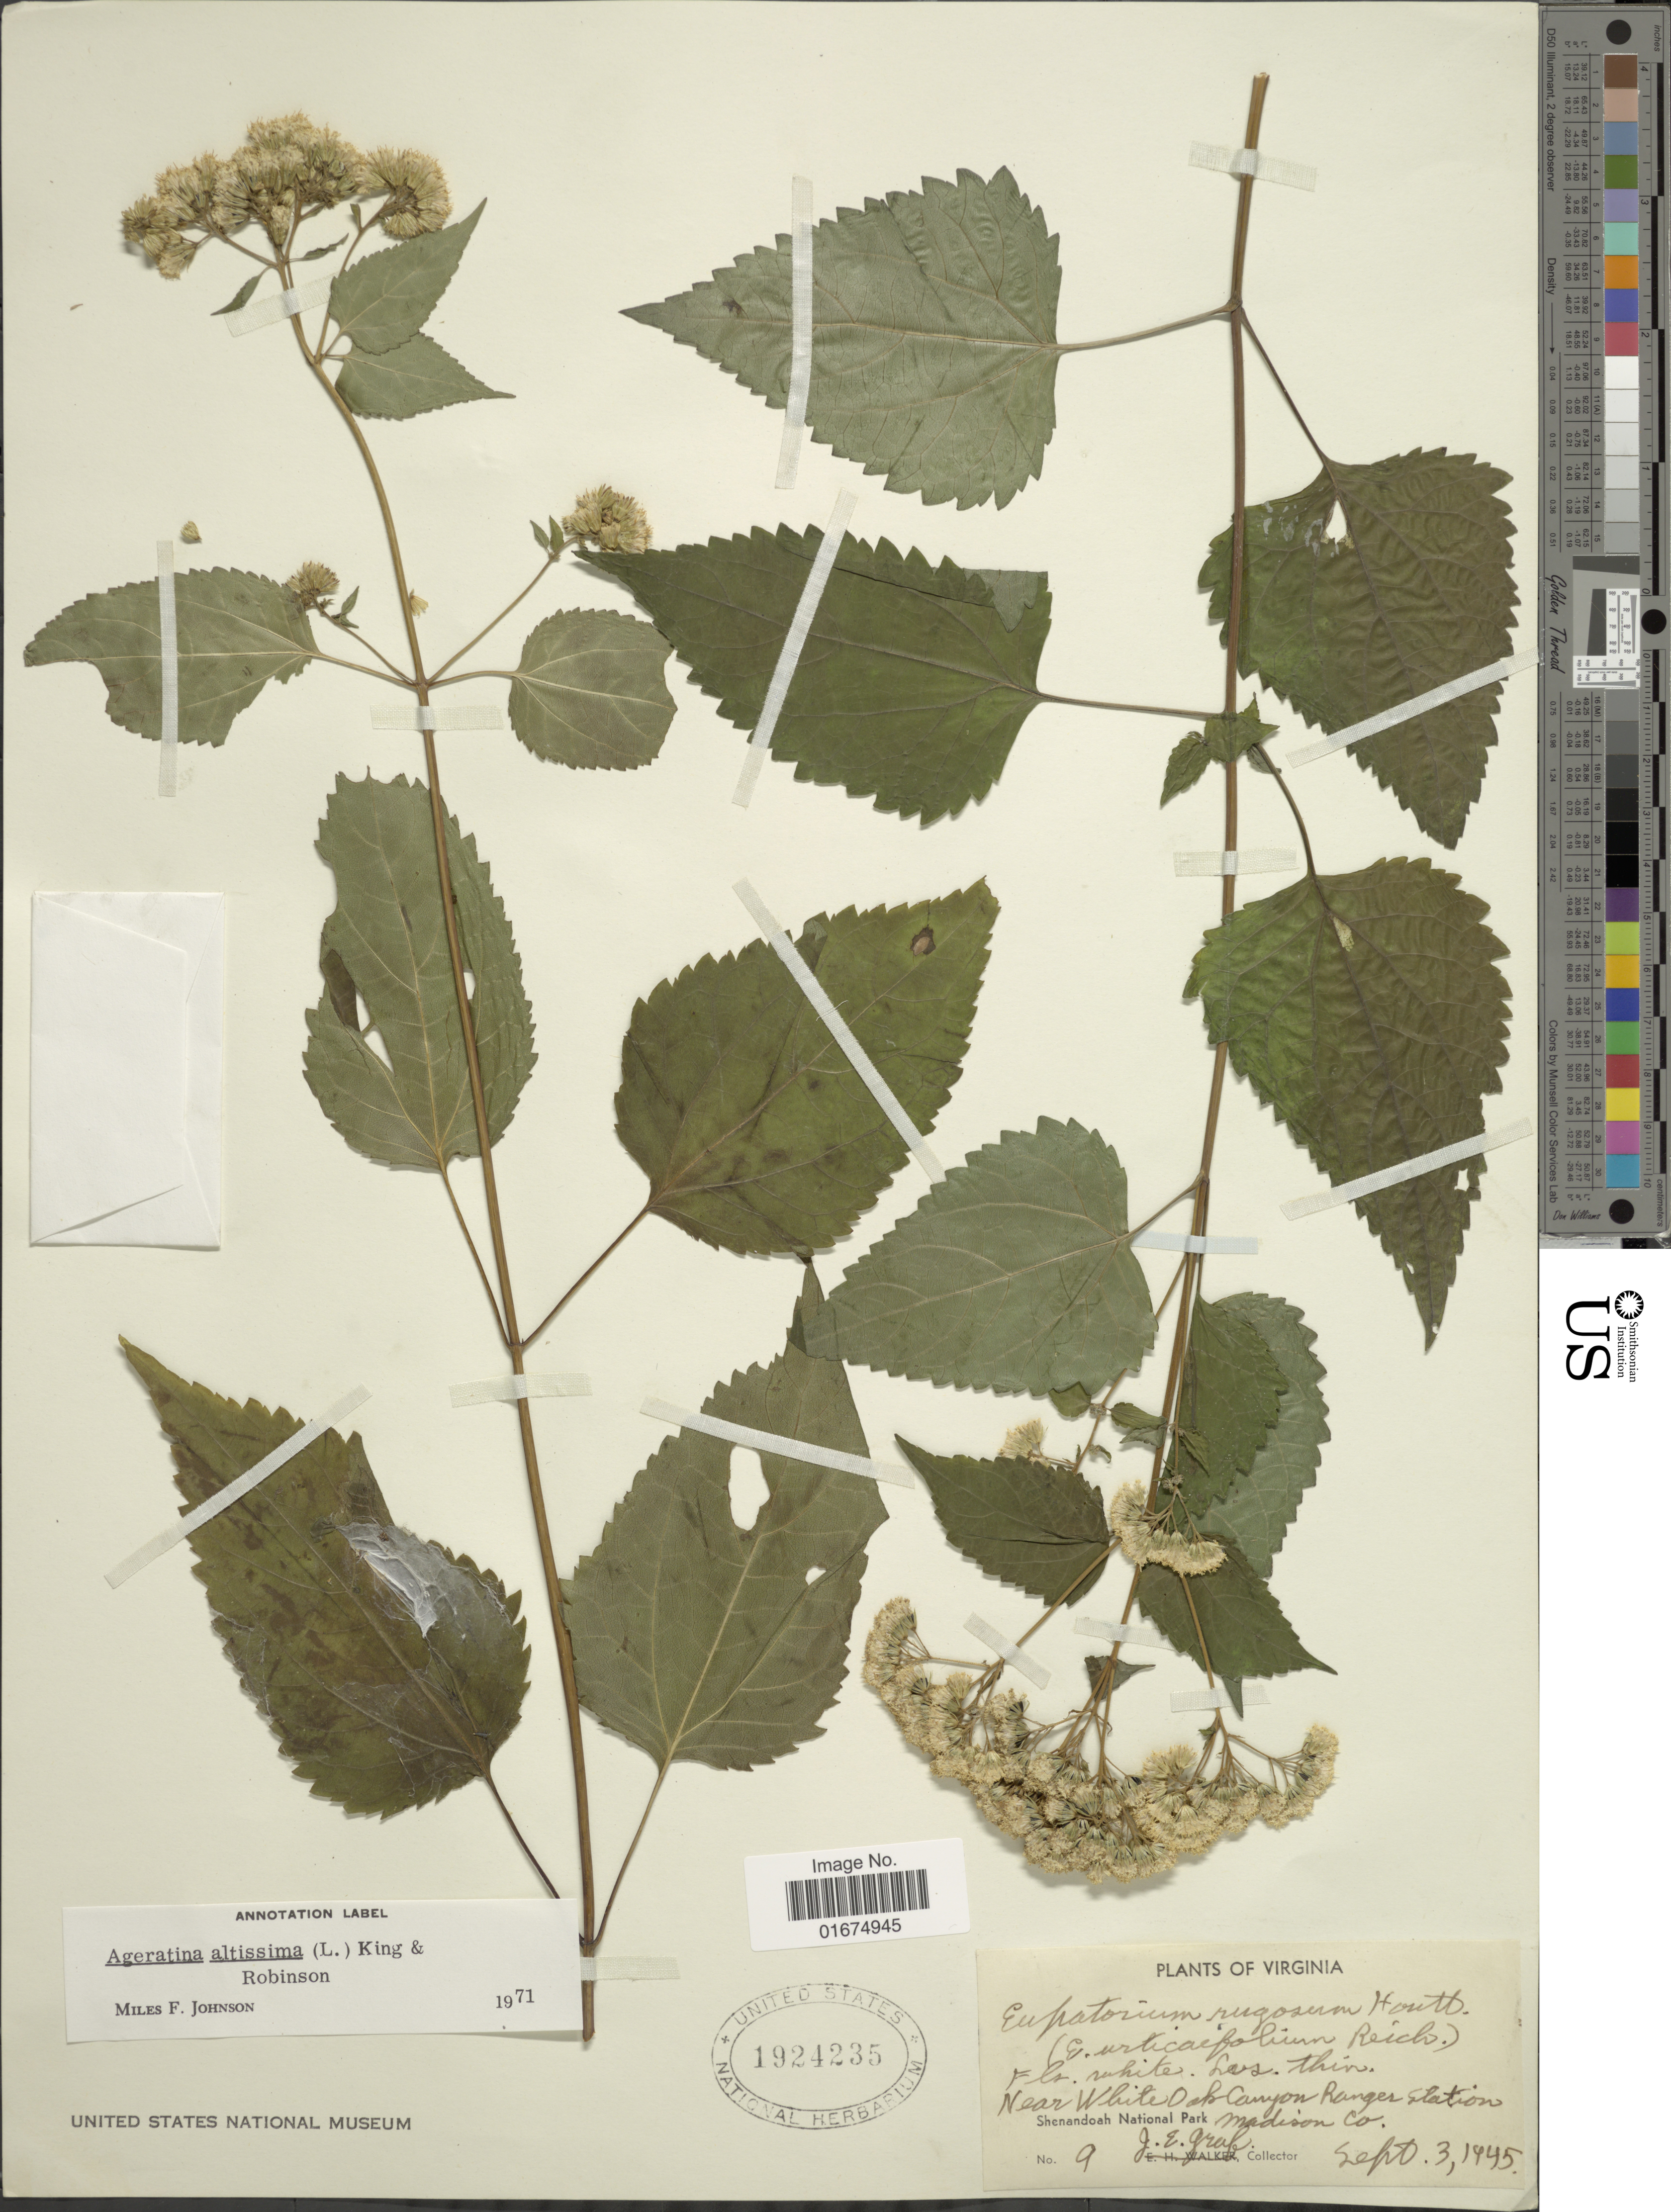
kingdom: Plantae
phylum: Tracheophyta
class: Magnoliopsida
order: Asterales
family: Asteraceae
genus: Ageratina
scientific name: Ageratina altissima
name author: (L.) R.M. King & H. Rob.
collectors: J. Graf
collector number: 9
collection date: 1945-09-03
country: United States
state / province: Virginia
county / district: Madison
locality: Near White Oak Canyon Ranger Station, Shenandoah National Park, Madison Co.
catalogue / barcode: US 1924235